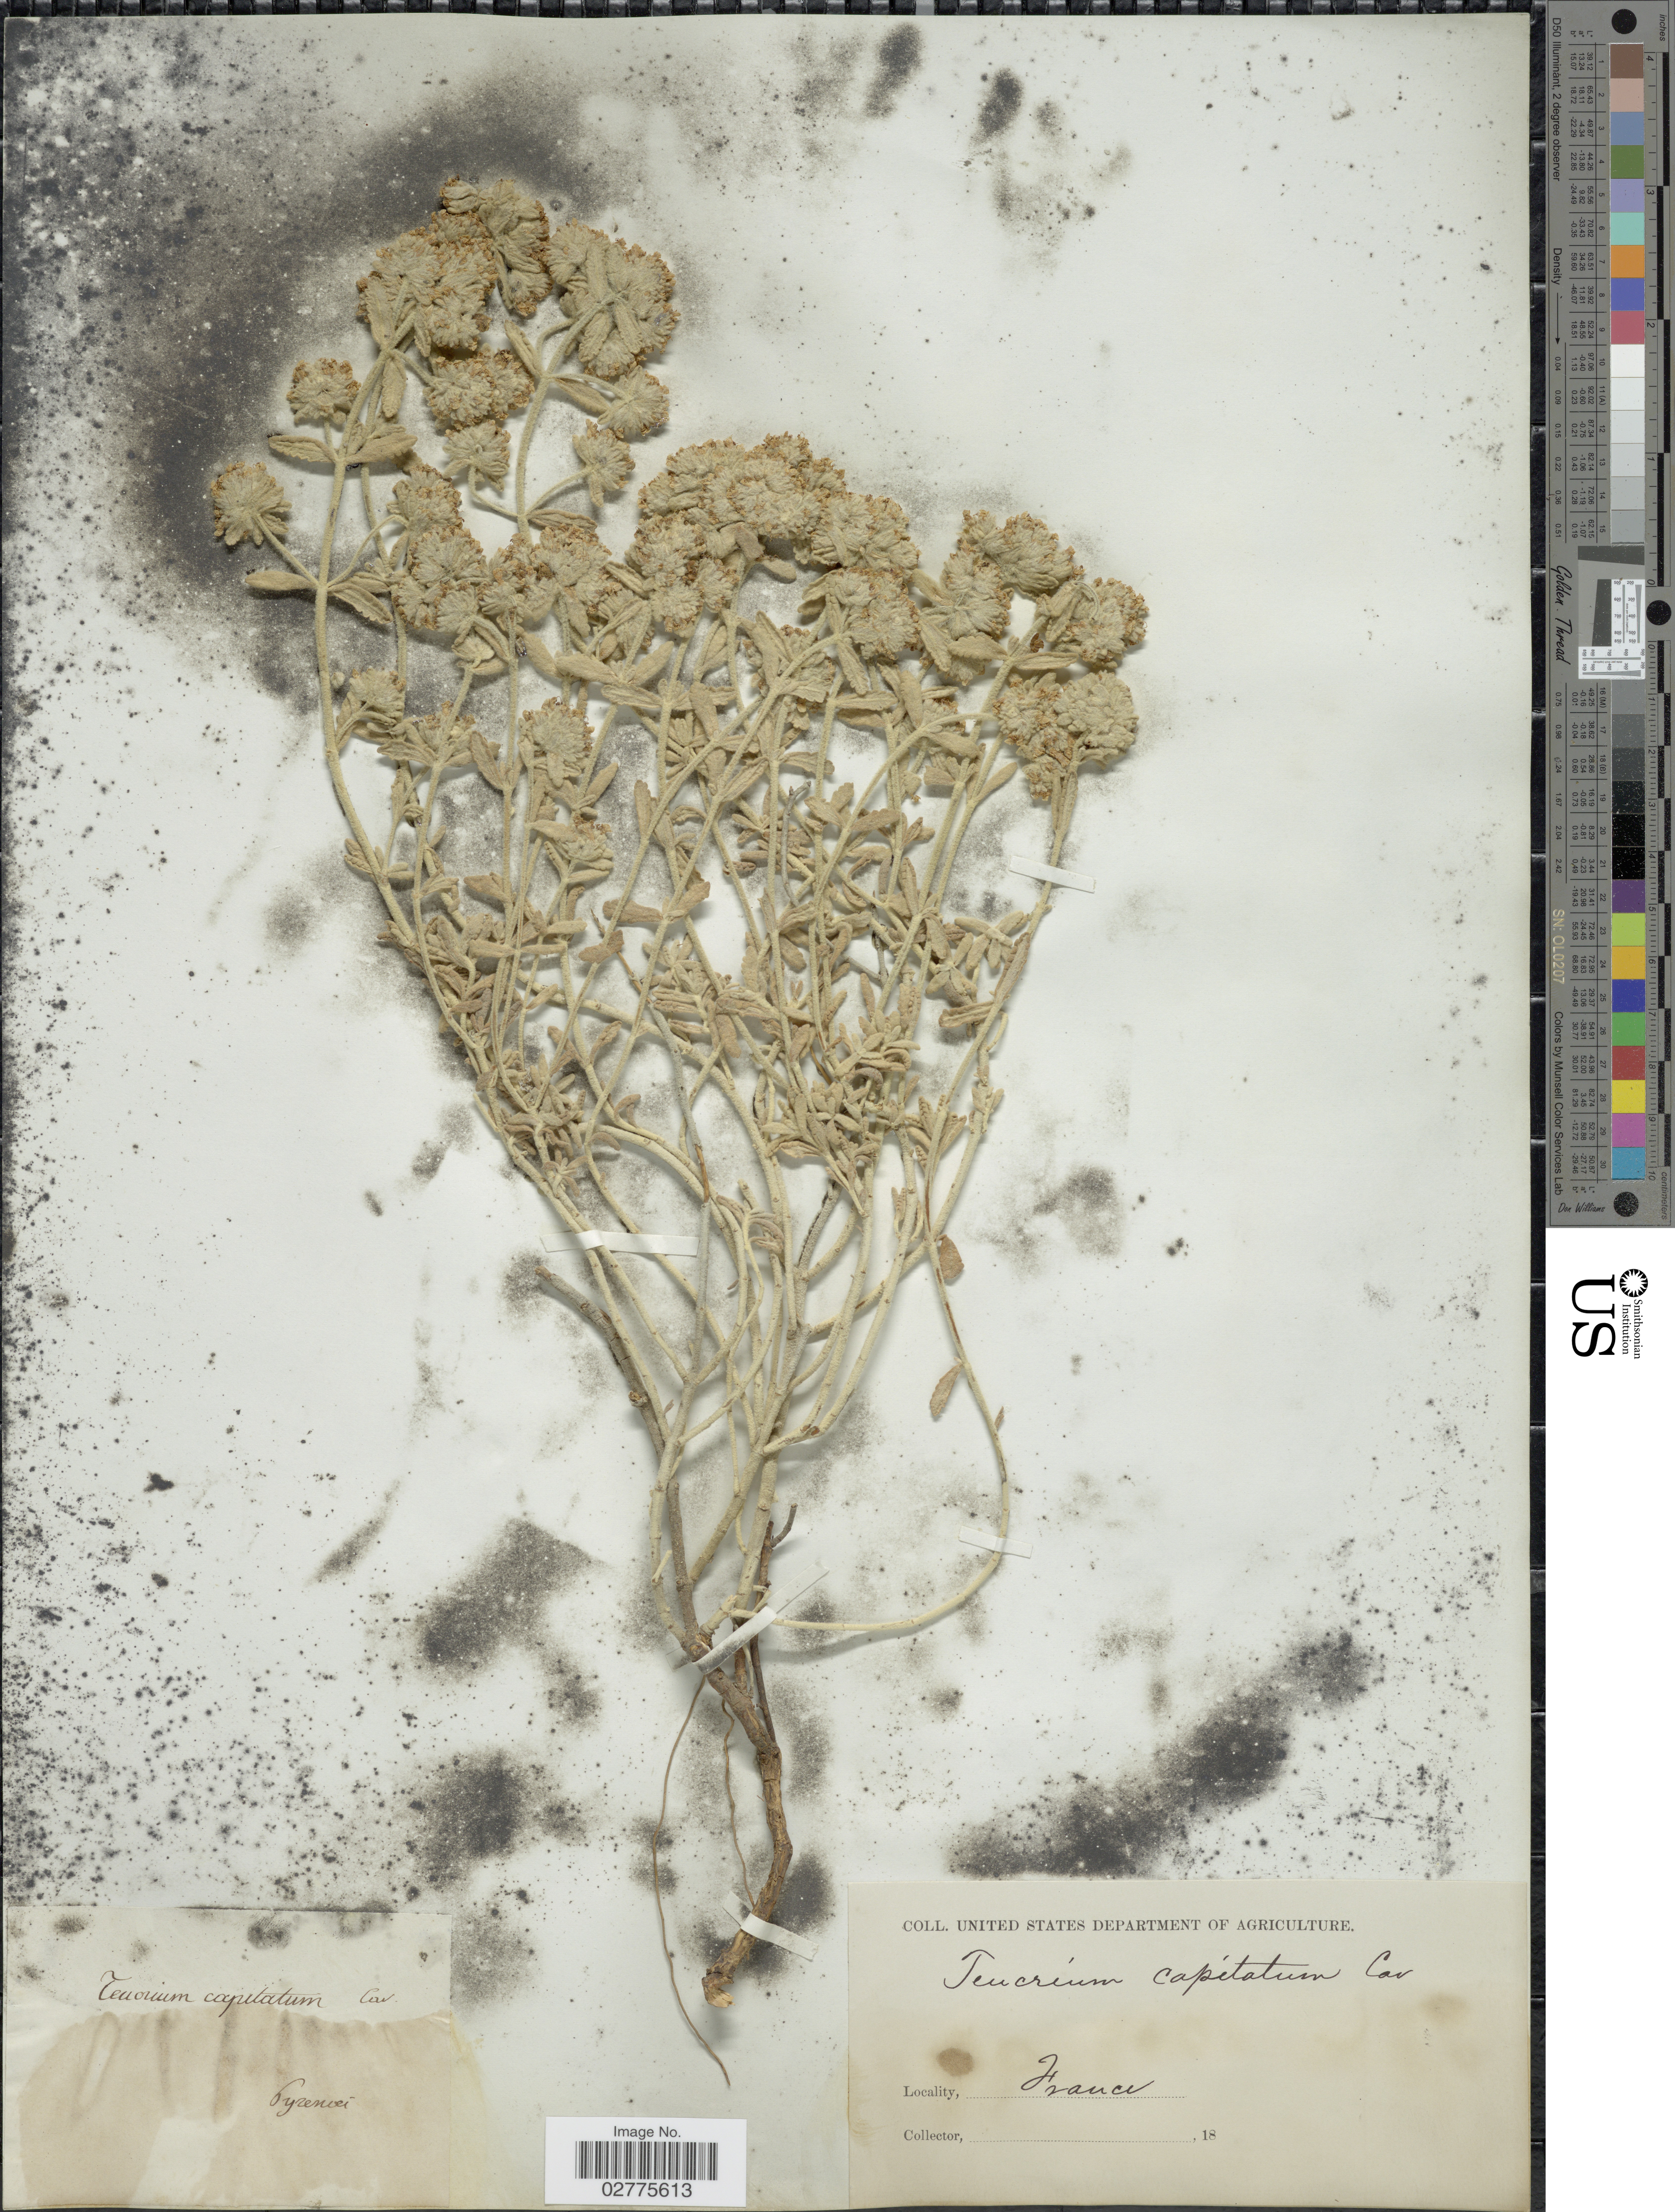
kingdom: Plantae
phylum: Tracheophyta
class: Magnoliopsida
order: Lamiales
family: Lamiaceae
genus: Teucrium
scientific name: Teucrium capitatum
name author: L.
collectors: ex herb. U. S. Department of Agriculture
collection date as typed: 18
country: France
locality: Pyrenees.